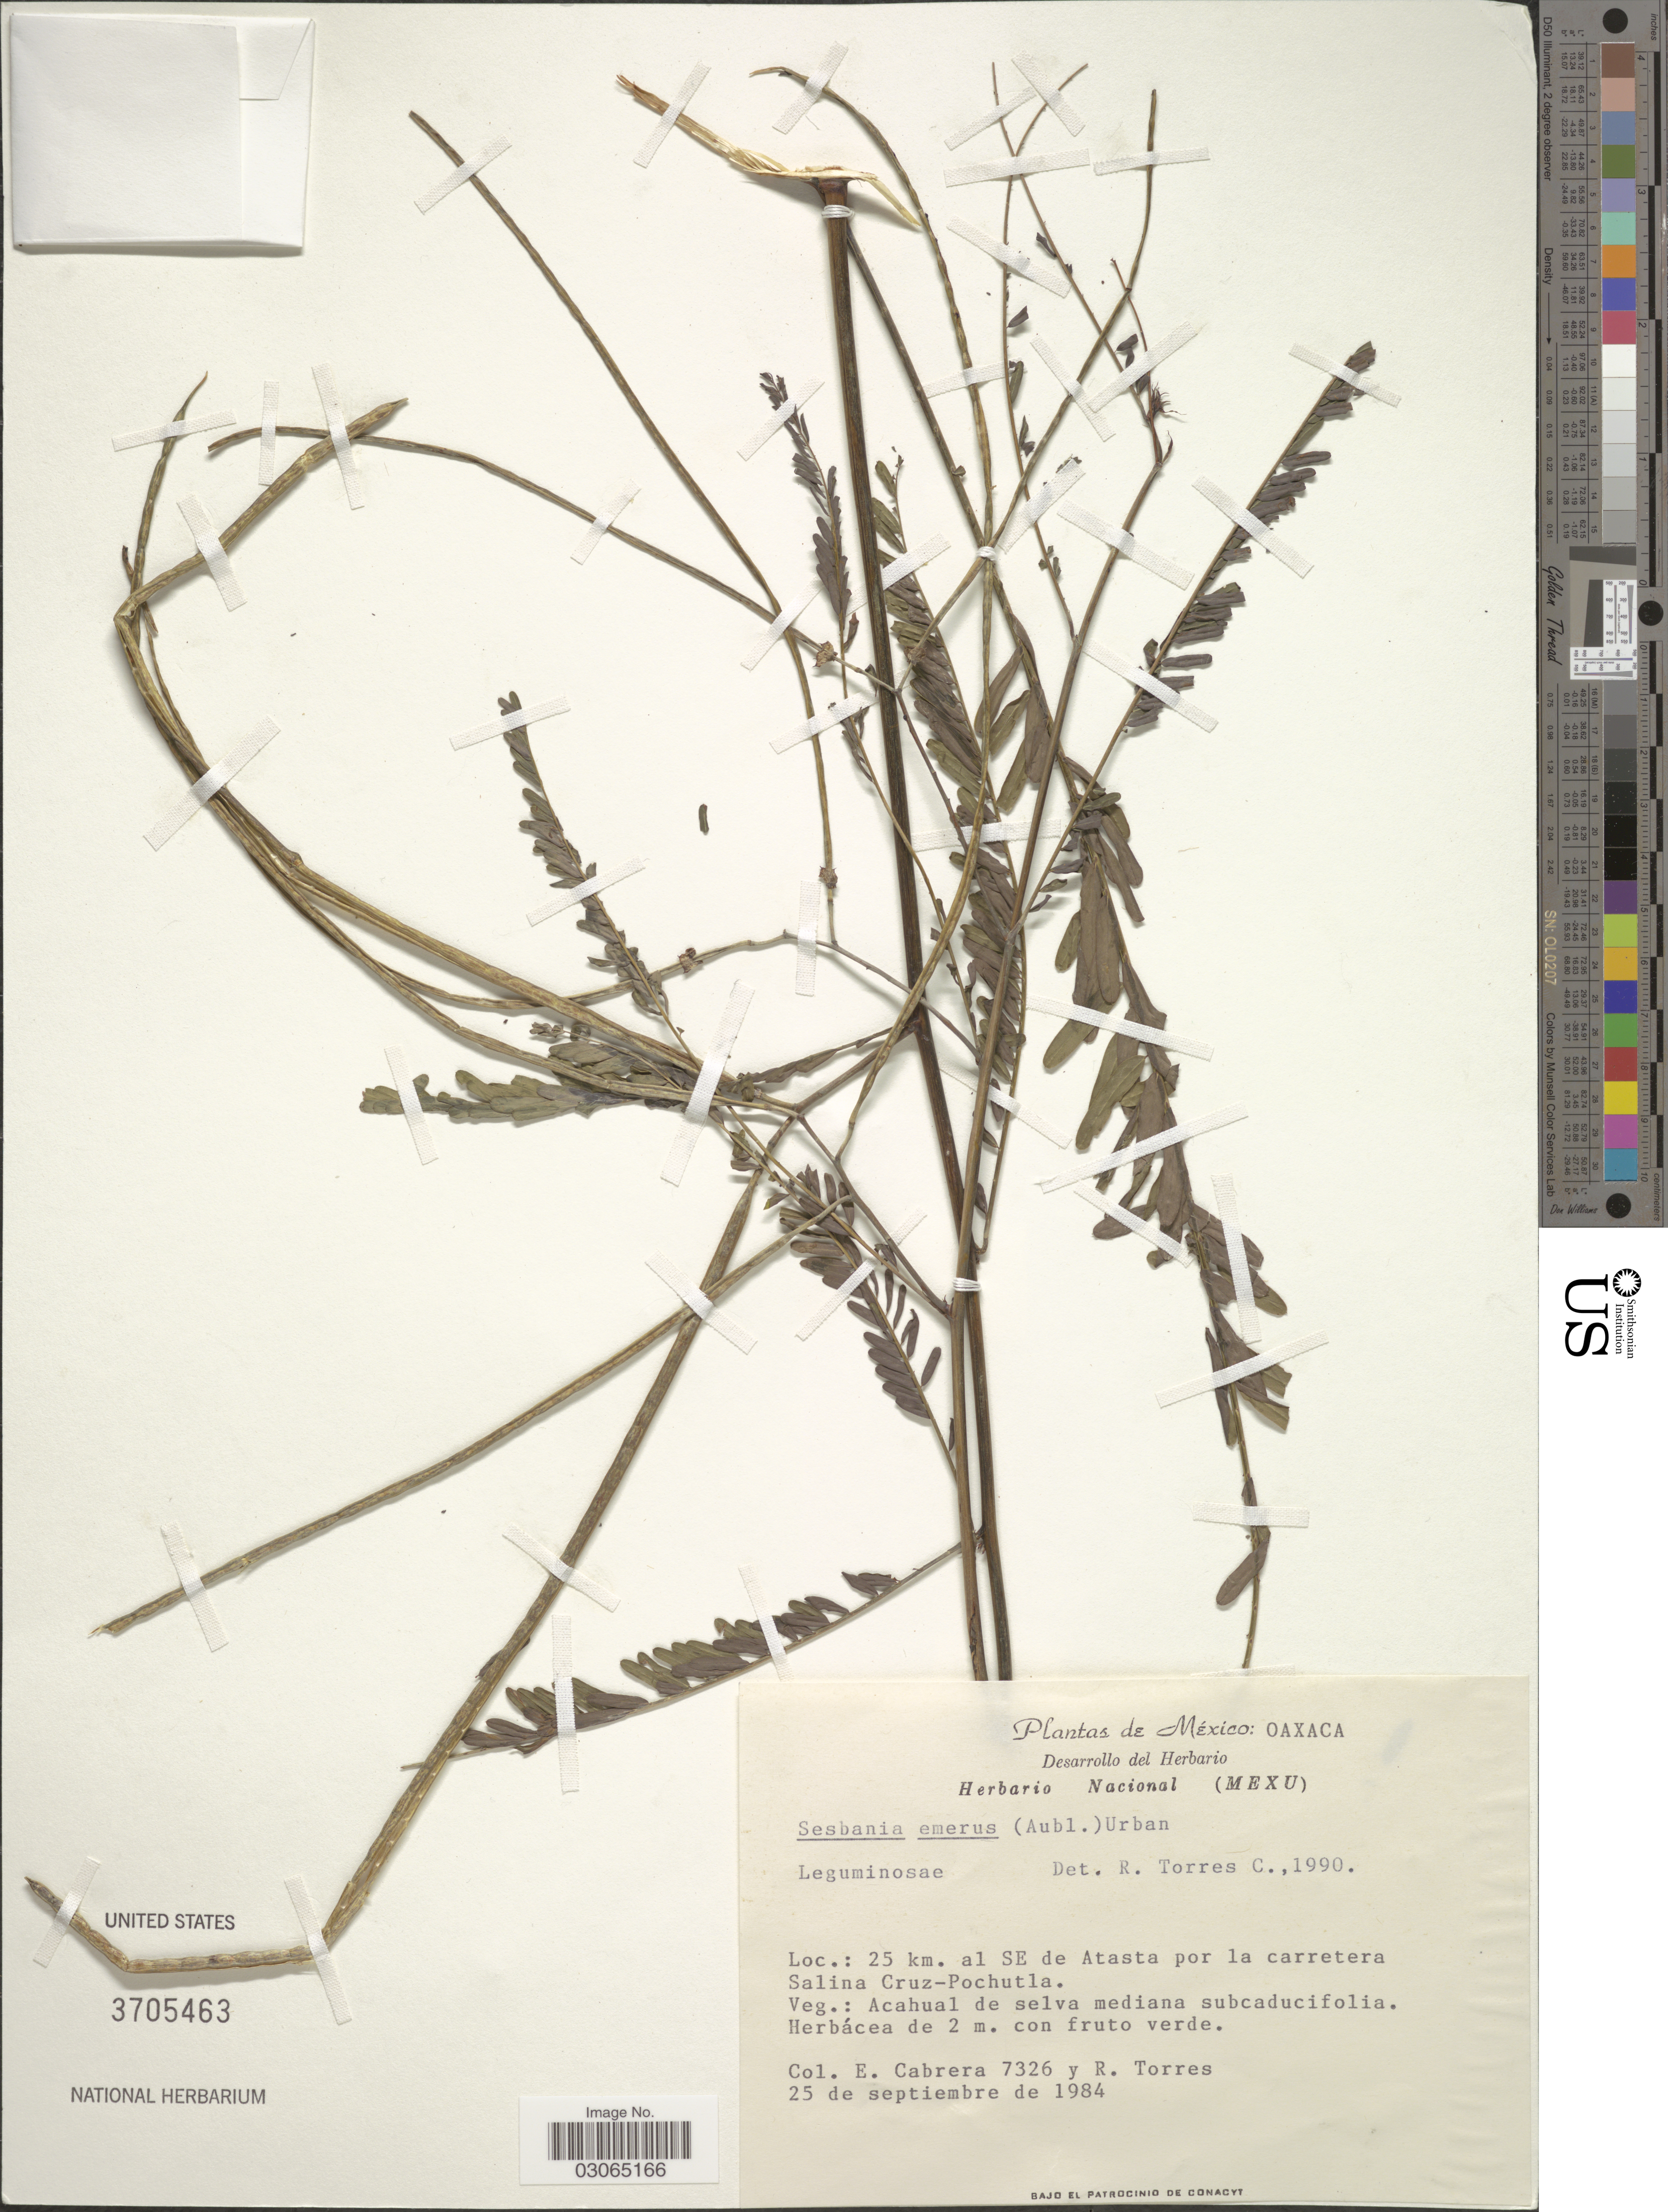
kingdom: Plantae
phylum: Tracheophyta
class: Magnoliopsida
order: Fabales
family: Fabaceae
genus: Sesbania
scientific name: Sesbania emerus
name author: (Aubl.) Urb.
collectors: E. Cabrera & R. Torres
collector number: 7326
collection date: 1984-09-25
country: Mexico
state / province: Oaxaca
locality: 25 km. al SE de Atasta por la carretera Salina Cruz-Pochutla.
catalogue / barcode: US 3705463